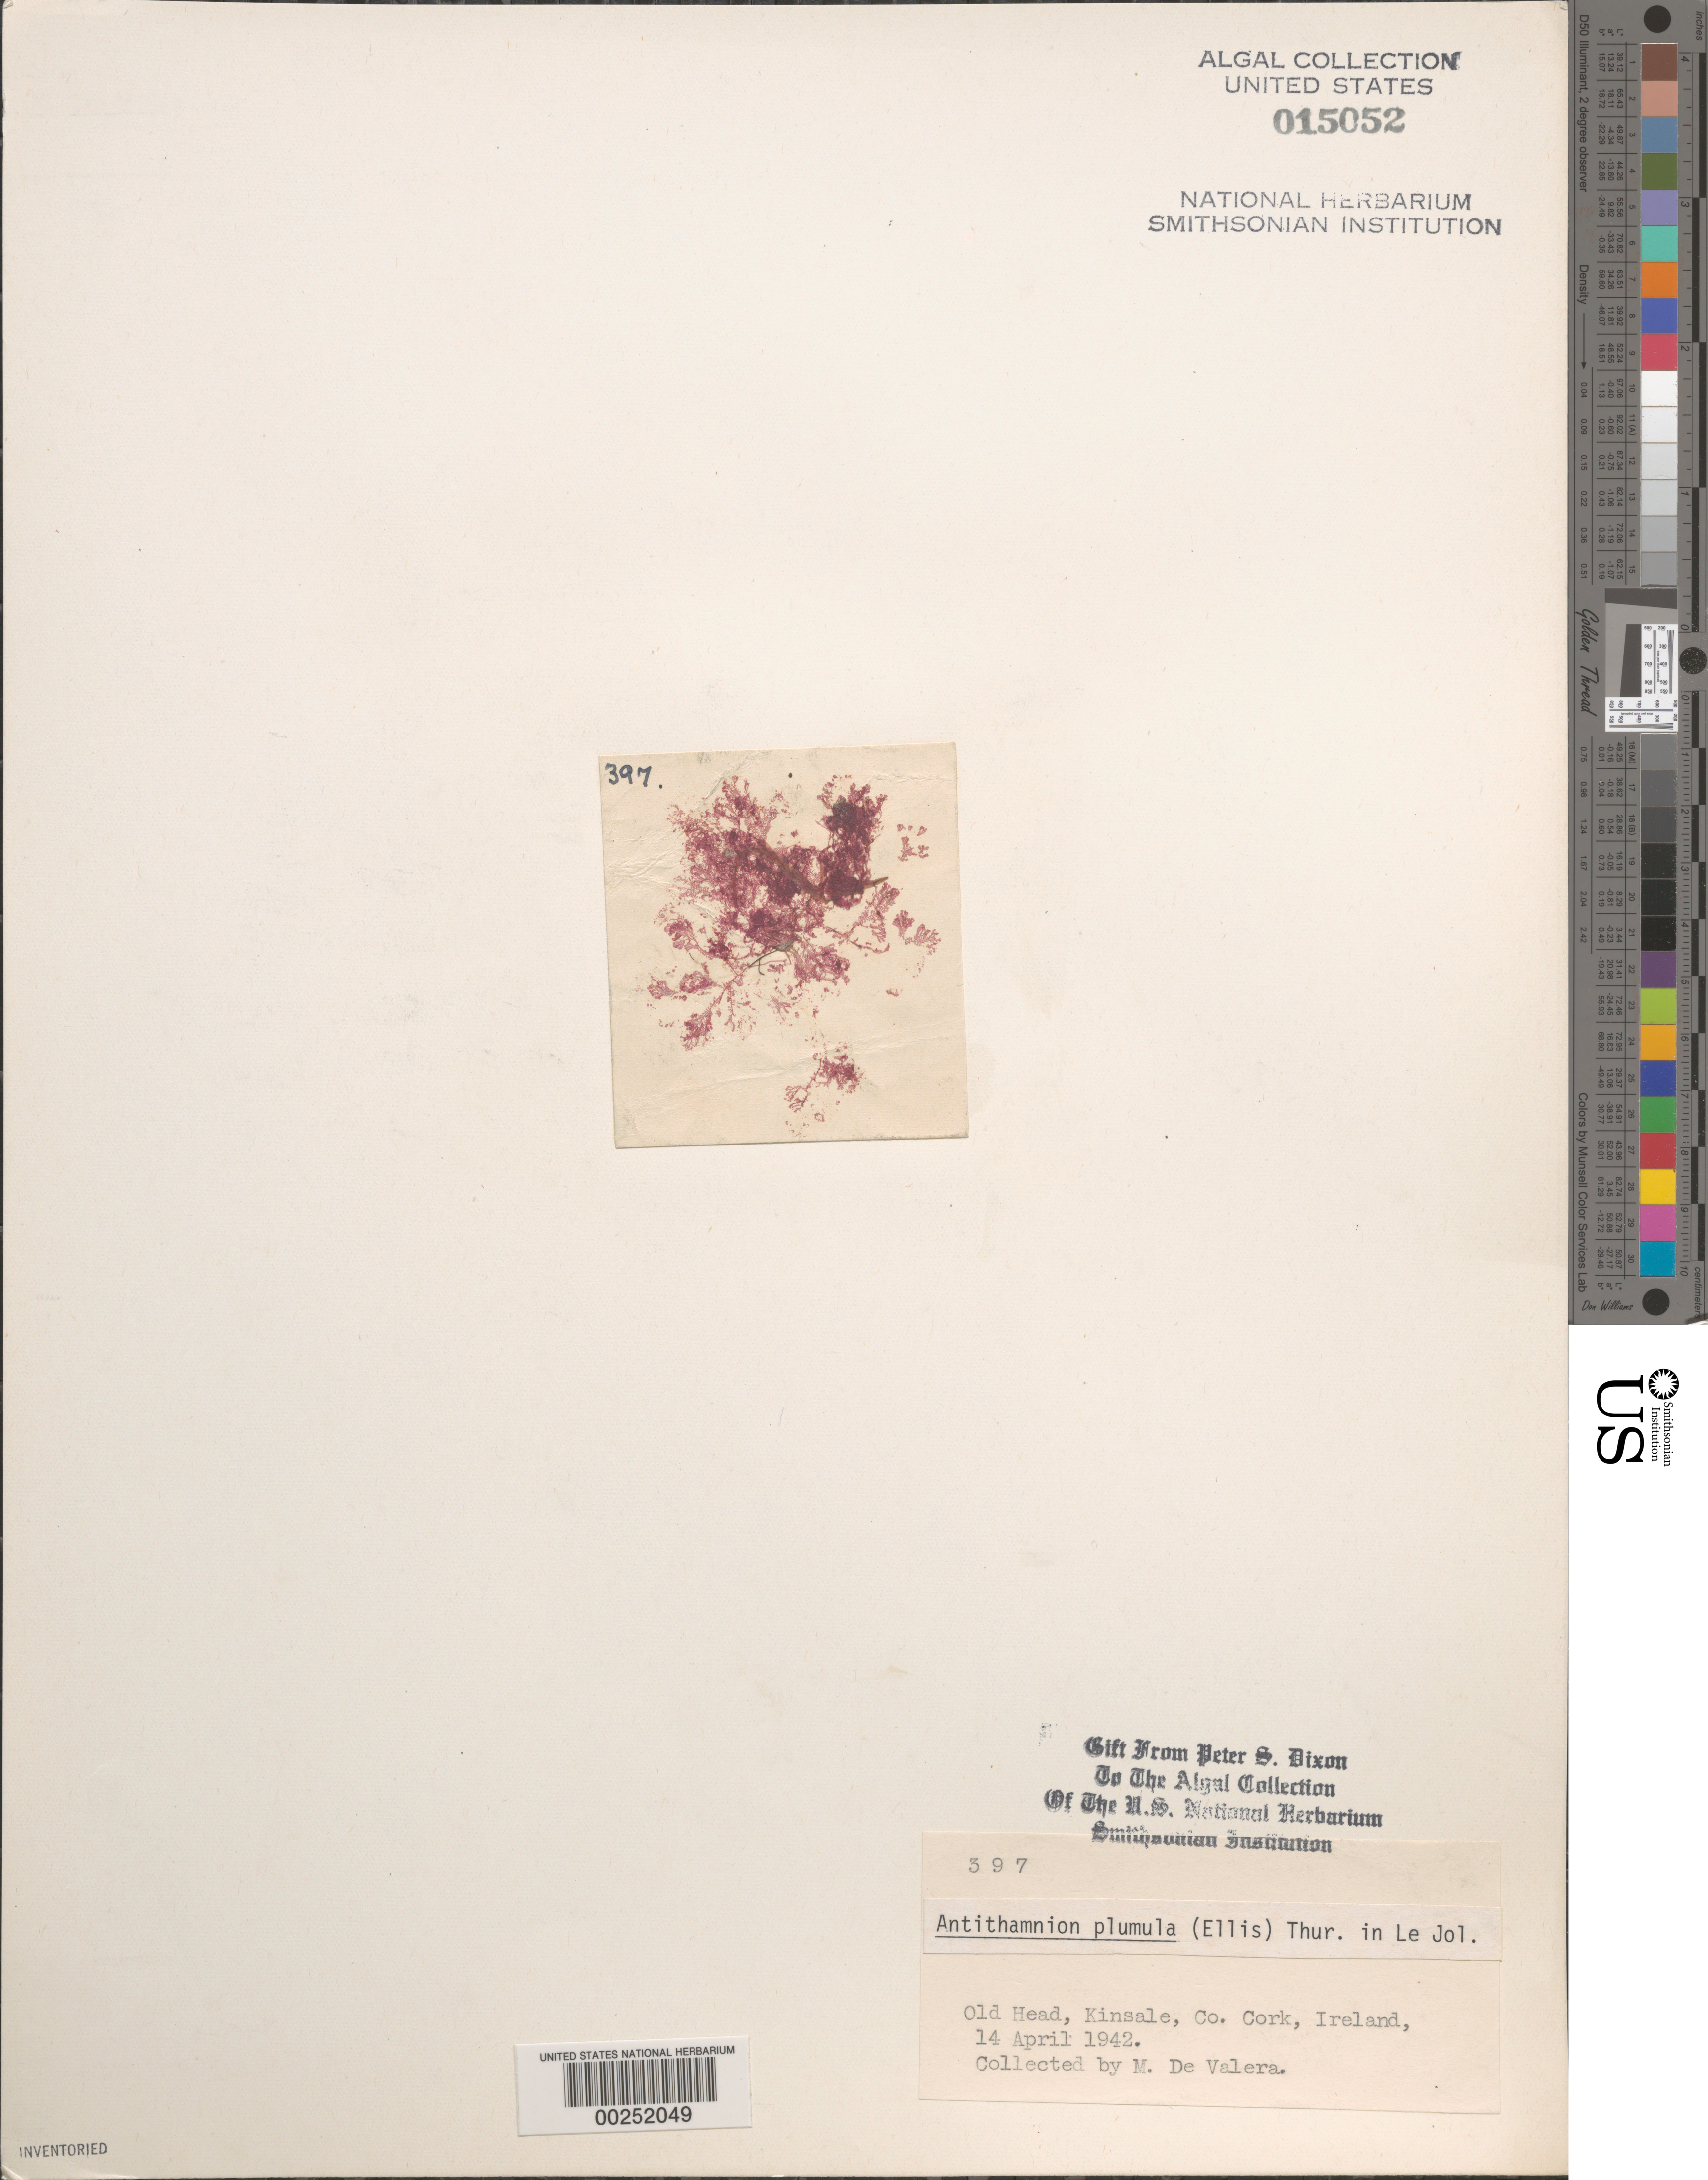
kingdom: Plantae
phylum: Rhodophyta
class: Florideophyceae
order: Ceramiales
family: Ceramiaceae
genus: Pterothamnion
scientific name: Pterothamnion plumula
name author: (J. Ellis) Näg.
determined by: Algae name updating Project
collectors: M. De Valera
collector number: PSD 397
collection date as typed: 14 Apr 1942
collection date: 1942-04-14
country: Ireland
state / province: Munster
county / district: Cork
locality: Old Head, Kinsale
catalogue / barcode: US 15052